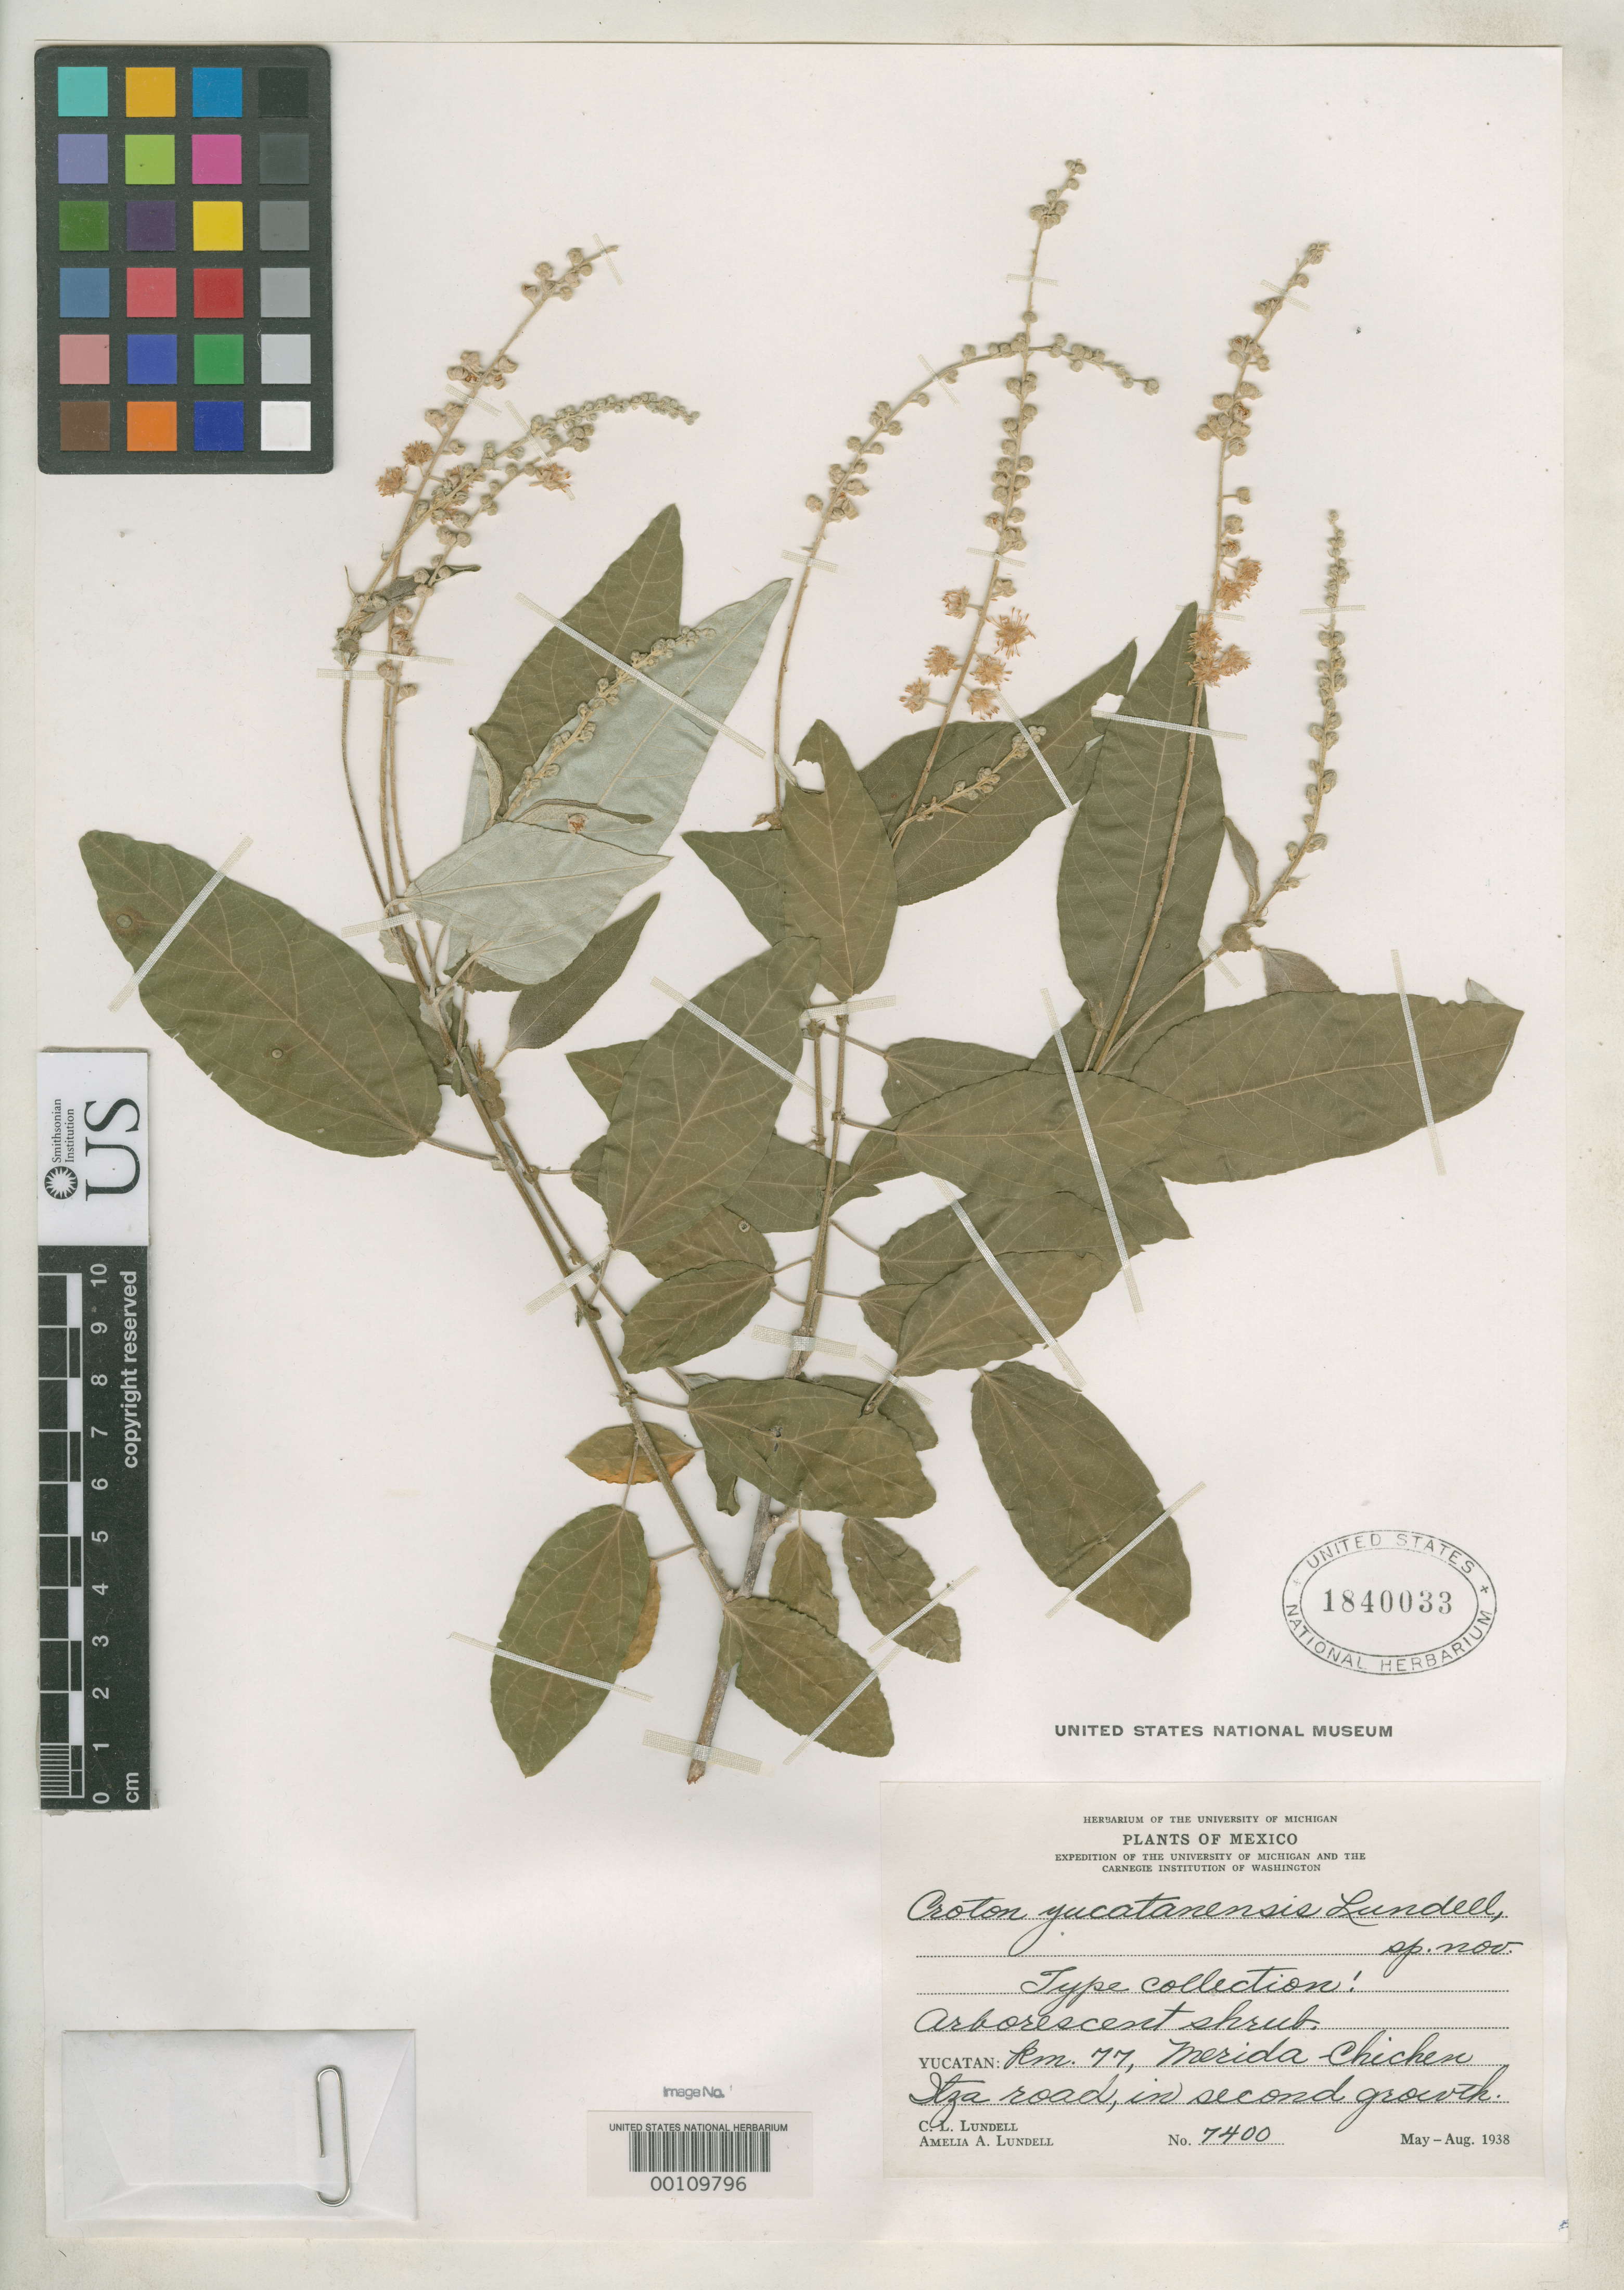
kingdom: Plantae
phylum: Tracheophyta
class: Magnoliopsida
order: Malpighiales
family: Euphorbiaceae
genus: Croton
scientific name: Croton yucatanensis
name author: Lundell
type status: Isotype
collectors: C. L. Lundell & A. A. Lundell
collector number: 7400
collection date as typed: May 1938 to -- Aug 1938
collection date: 1938-05/1938-08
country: Mexico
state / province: Yucatán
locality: Merida-Chichen Itza road.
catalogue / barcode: US 1840033